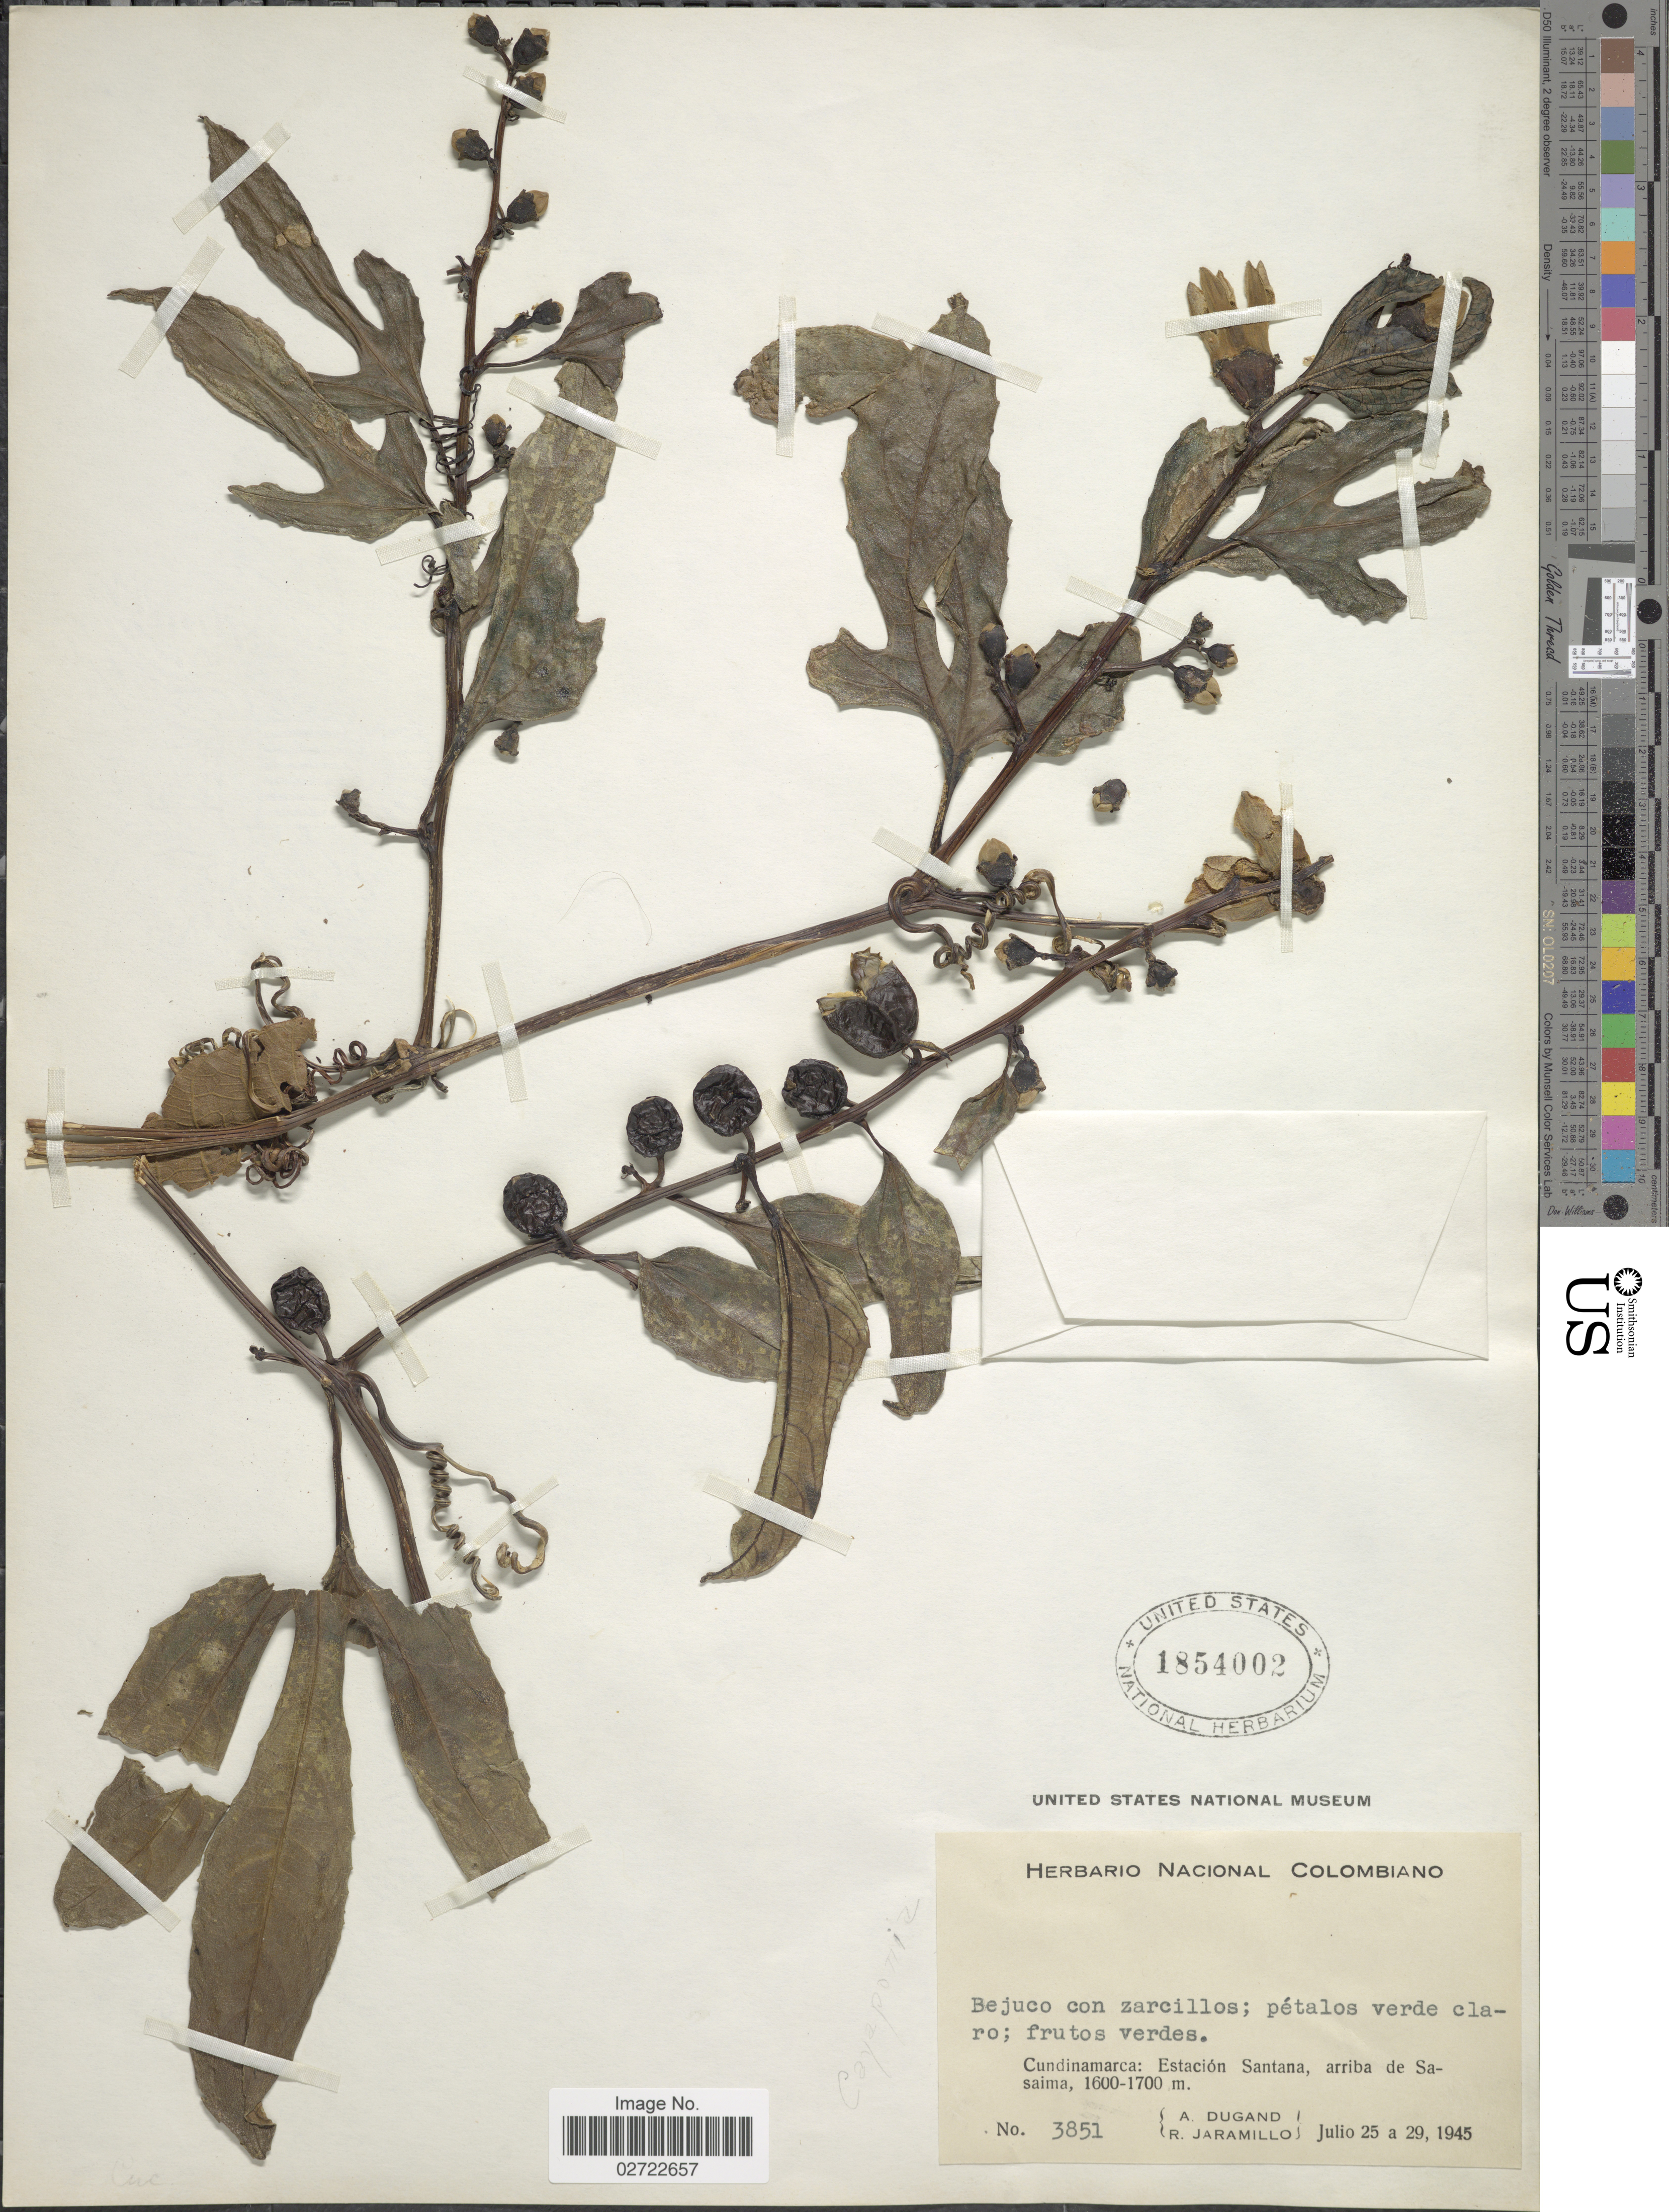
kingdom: Plantae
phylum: Tracheophyta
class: Magnoliopsida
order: Cucurbitales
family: Cucurbitaceae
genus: Cayaponia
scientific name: Cayaponia sp.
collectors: A. Dugand & R. Jaramillo M.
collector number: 3851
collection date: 1945-07-25/1945-07-29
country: Colombia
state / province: Cundinamarca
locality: Estacion Santana, arriba de Sasaima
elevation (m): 1600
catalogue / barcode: US 1854002